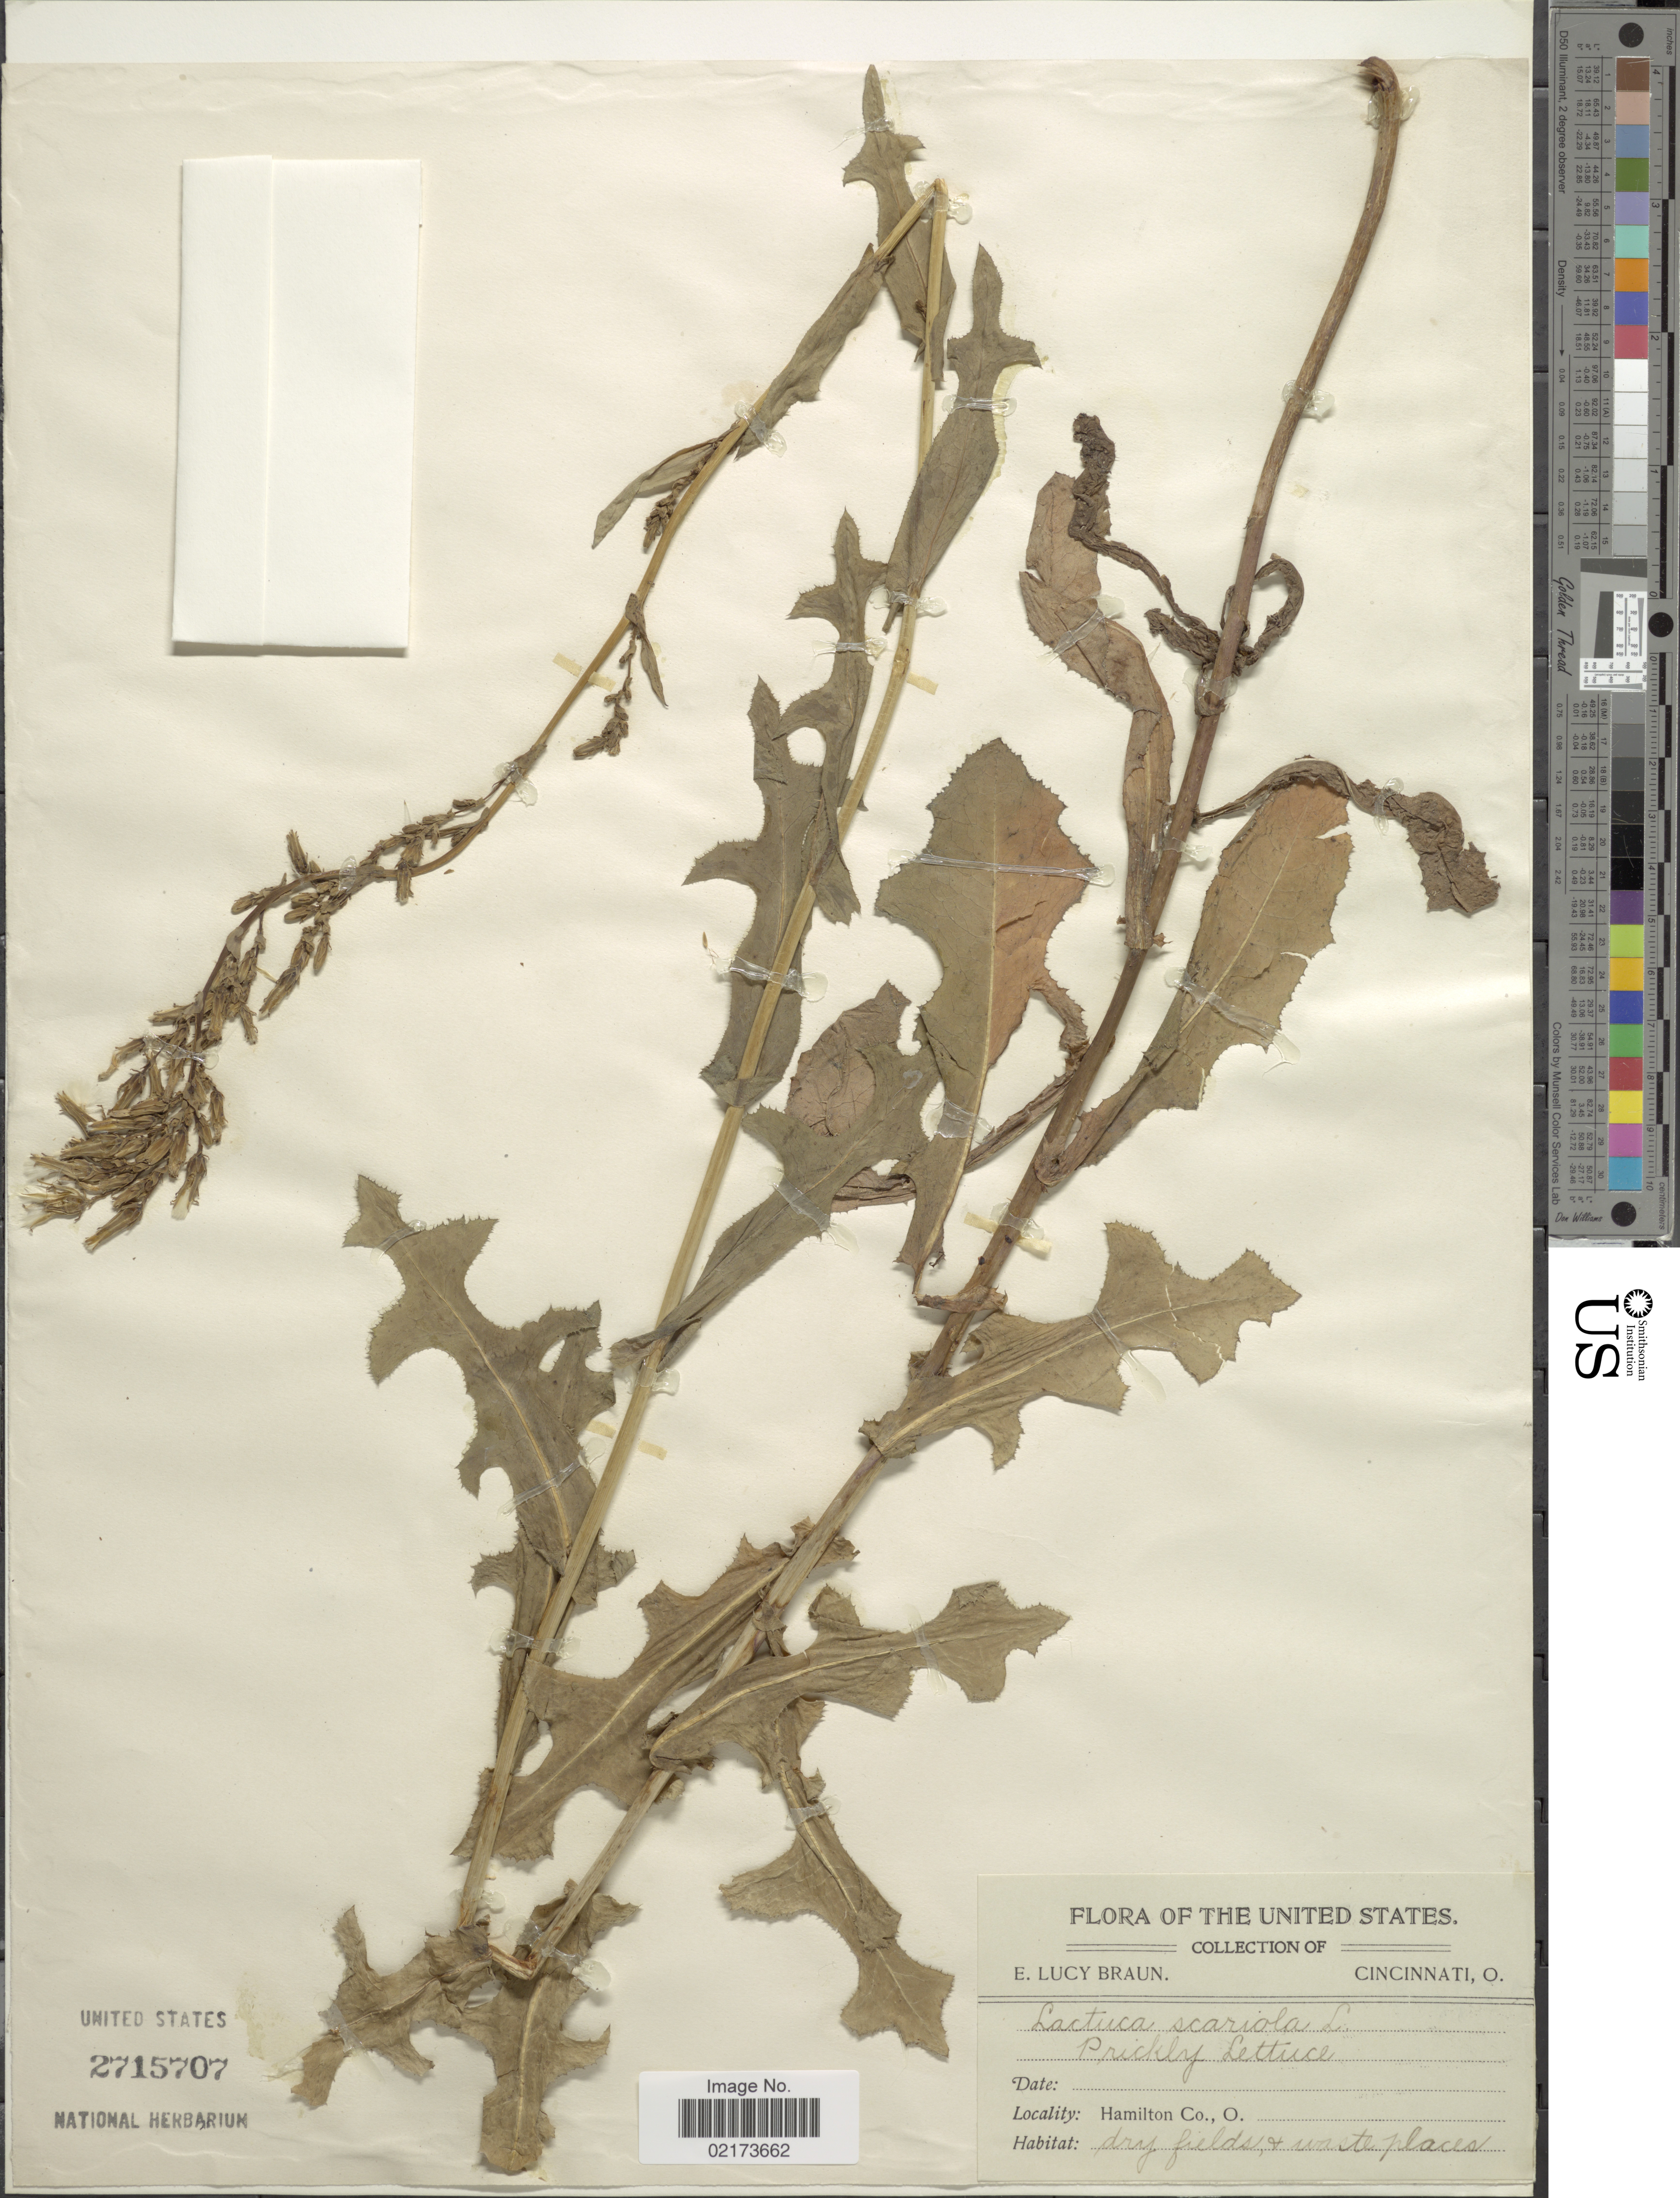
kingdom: Plantae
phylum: Tracheophyta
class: Magnoliopsida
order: Asterales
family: Asteraceae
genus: Lactuca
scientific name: Lactuca serriola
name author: L.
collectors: E. L. Braun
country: United States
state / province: Ohio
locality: The United States, Hamilton Co., O.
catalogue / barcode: US 2715707